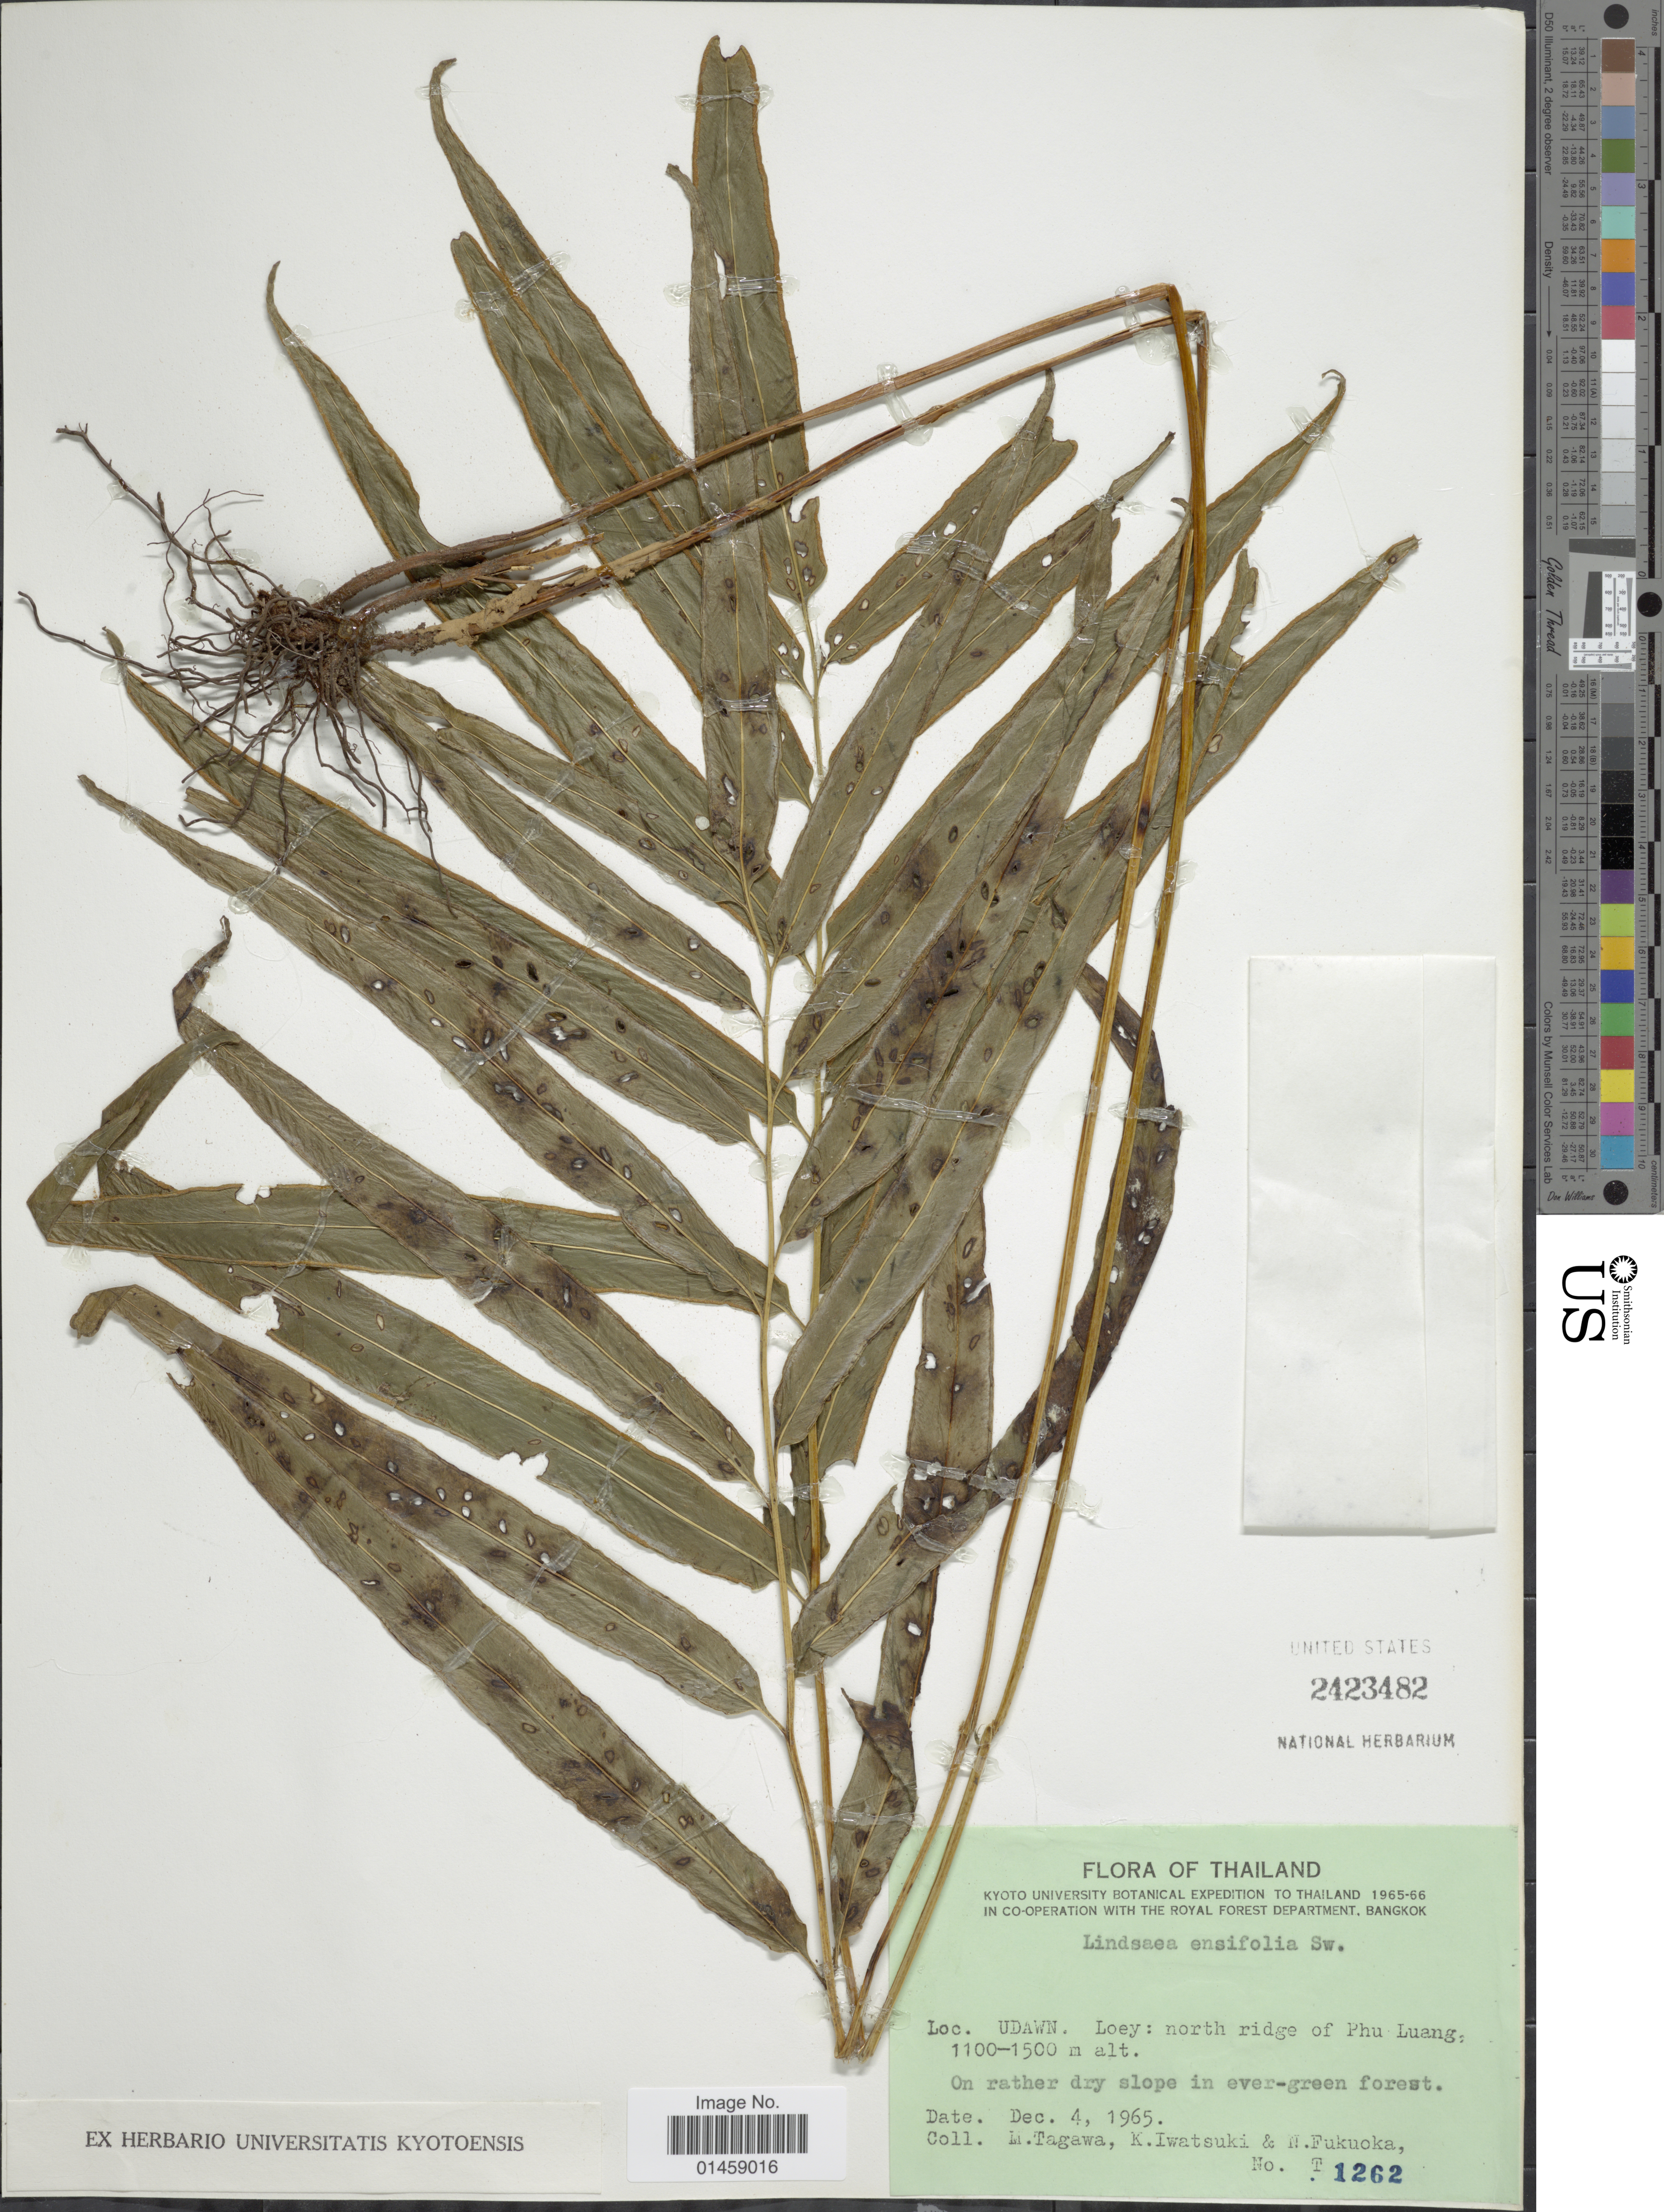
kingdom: Plantae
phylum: Tracheophyta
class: Polypodiopsida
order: Polypodiales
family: Lindsaeaceae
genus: Lindsaea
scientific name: Lindsaea ensifolia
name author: Sw.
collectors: M. Tagawa, K. Iwatsuki & N. Fukuoka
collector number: T 1262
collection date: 1965-12-04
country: Thailand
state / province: Loei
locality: Udawn. Loey : north ridge of Phu Luang.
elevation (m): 1100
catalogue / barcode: US 2423482